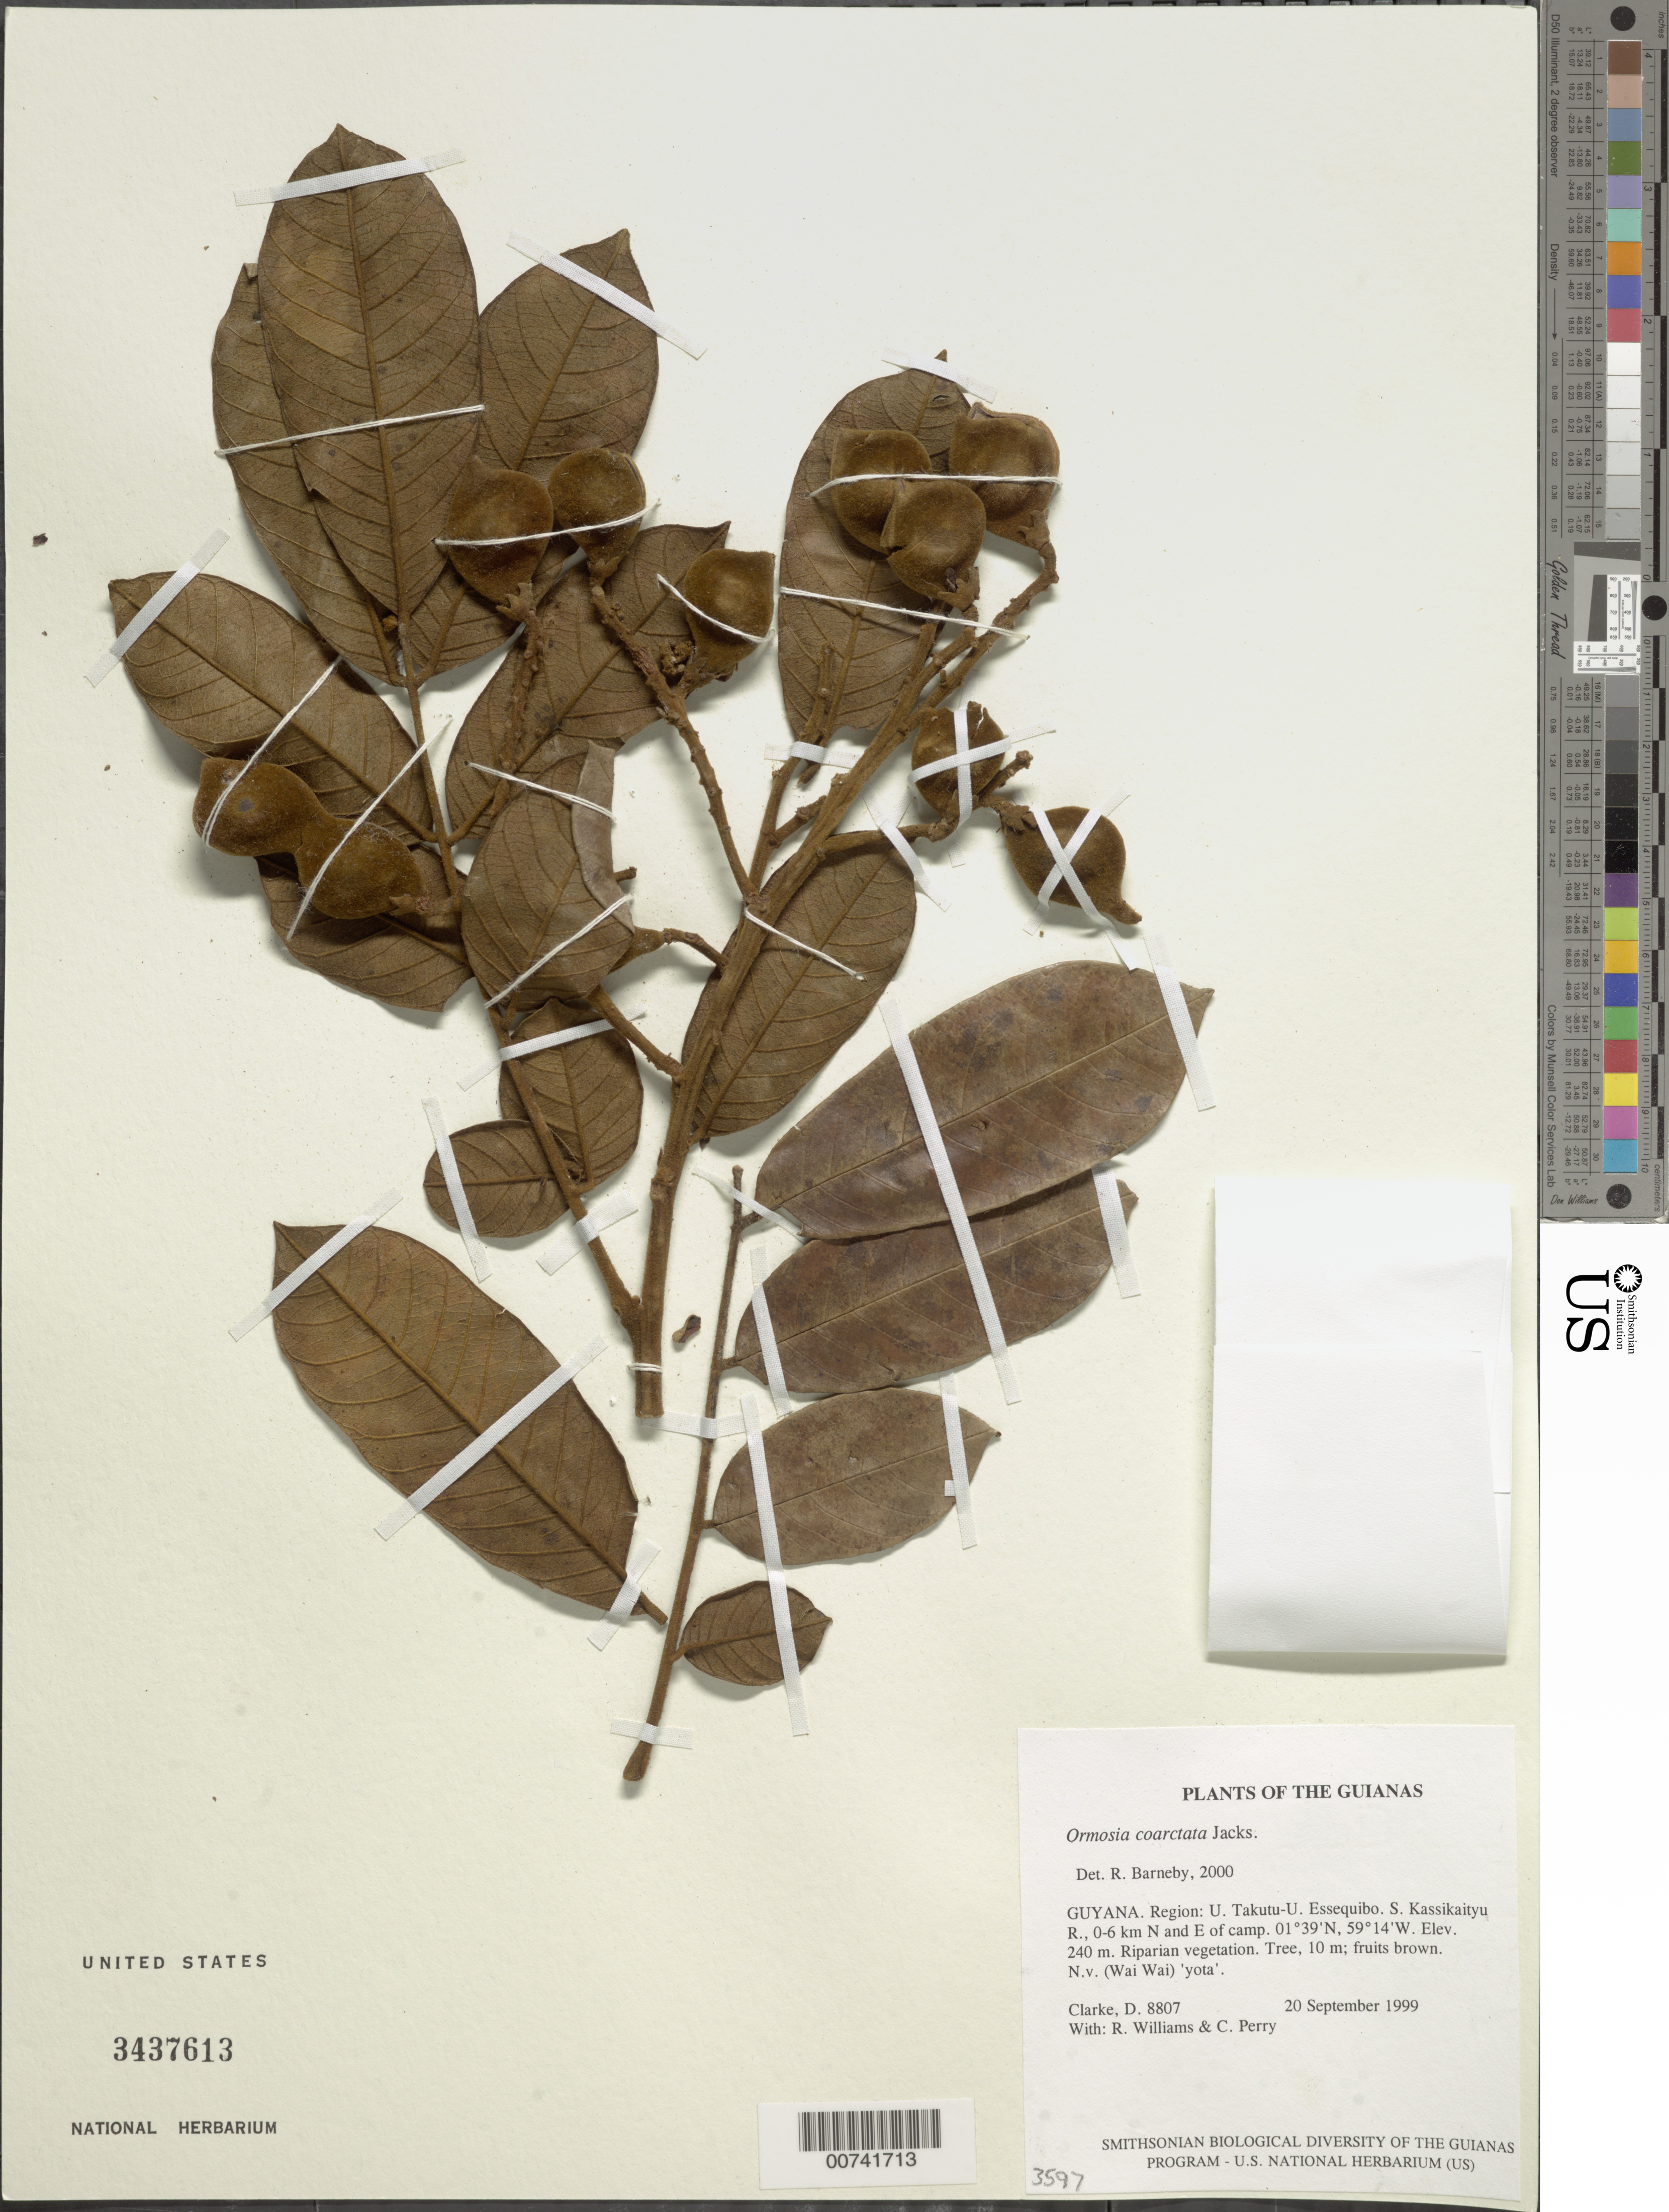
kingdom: Plantae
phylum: Tracheophyta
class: Magnoliopsida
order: Fabales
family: Fabaceae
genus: Ormosia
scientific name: Ormosia coarctata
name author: Jacks.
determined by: Barneby, Rupert C., (NY)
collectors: H. D. Clarke, R. Williams & C. Perry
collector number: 8807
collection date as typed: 20 September 1999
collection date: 1999-09-20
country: Guyana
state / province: U. Takutu-U. Essequibo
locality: S. Kassikaityu R., 0-6 km N and E of camp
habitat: Riparian vegetation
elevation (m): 240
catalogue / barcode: US 3437613